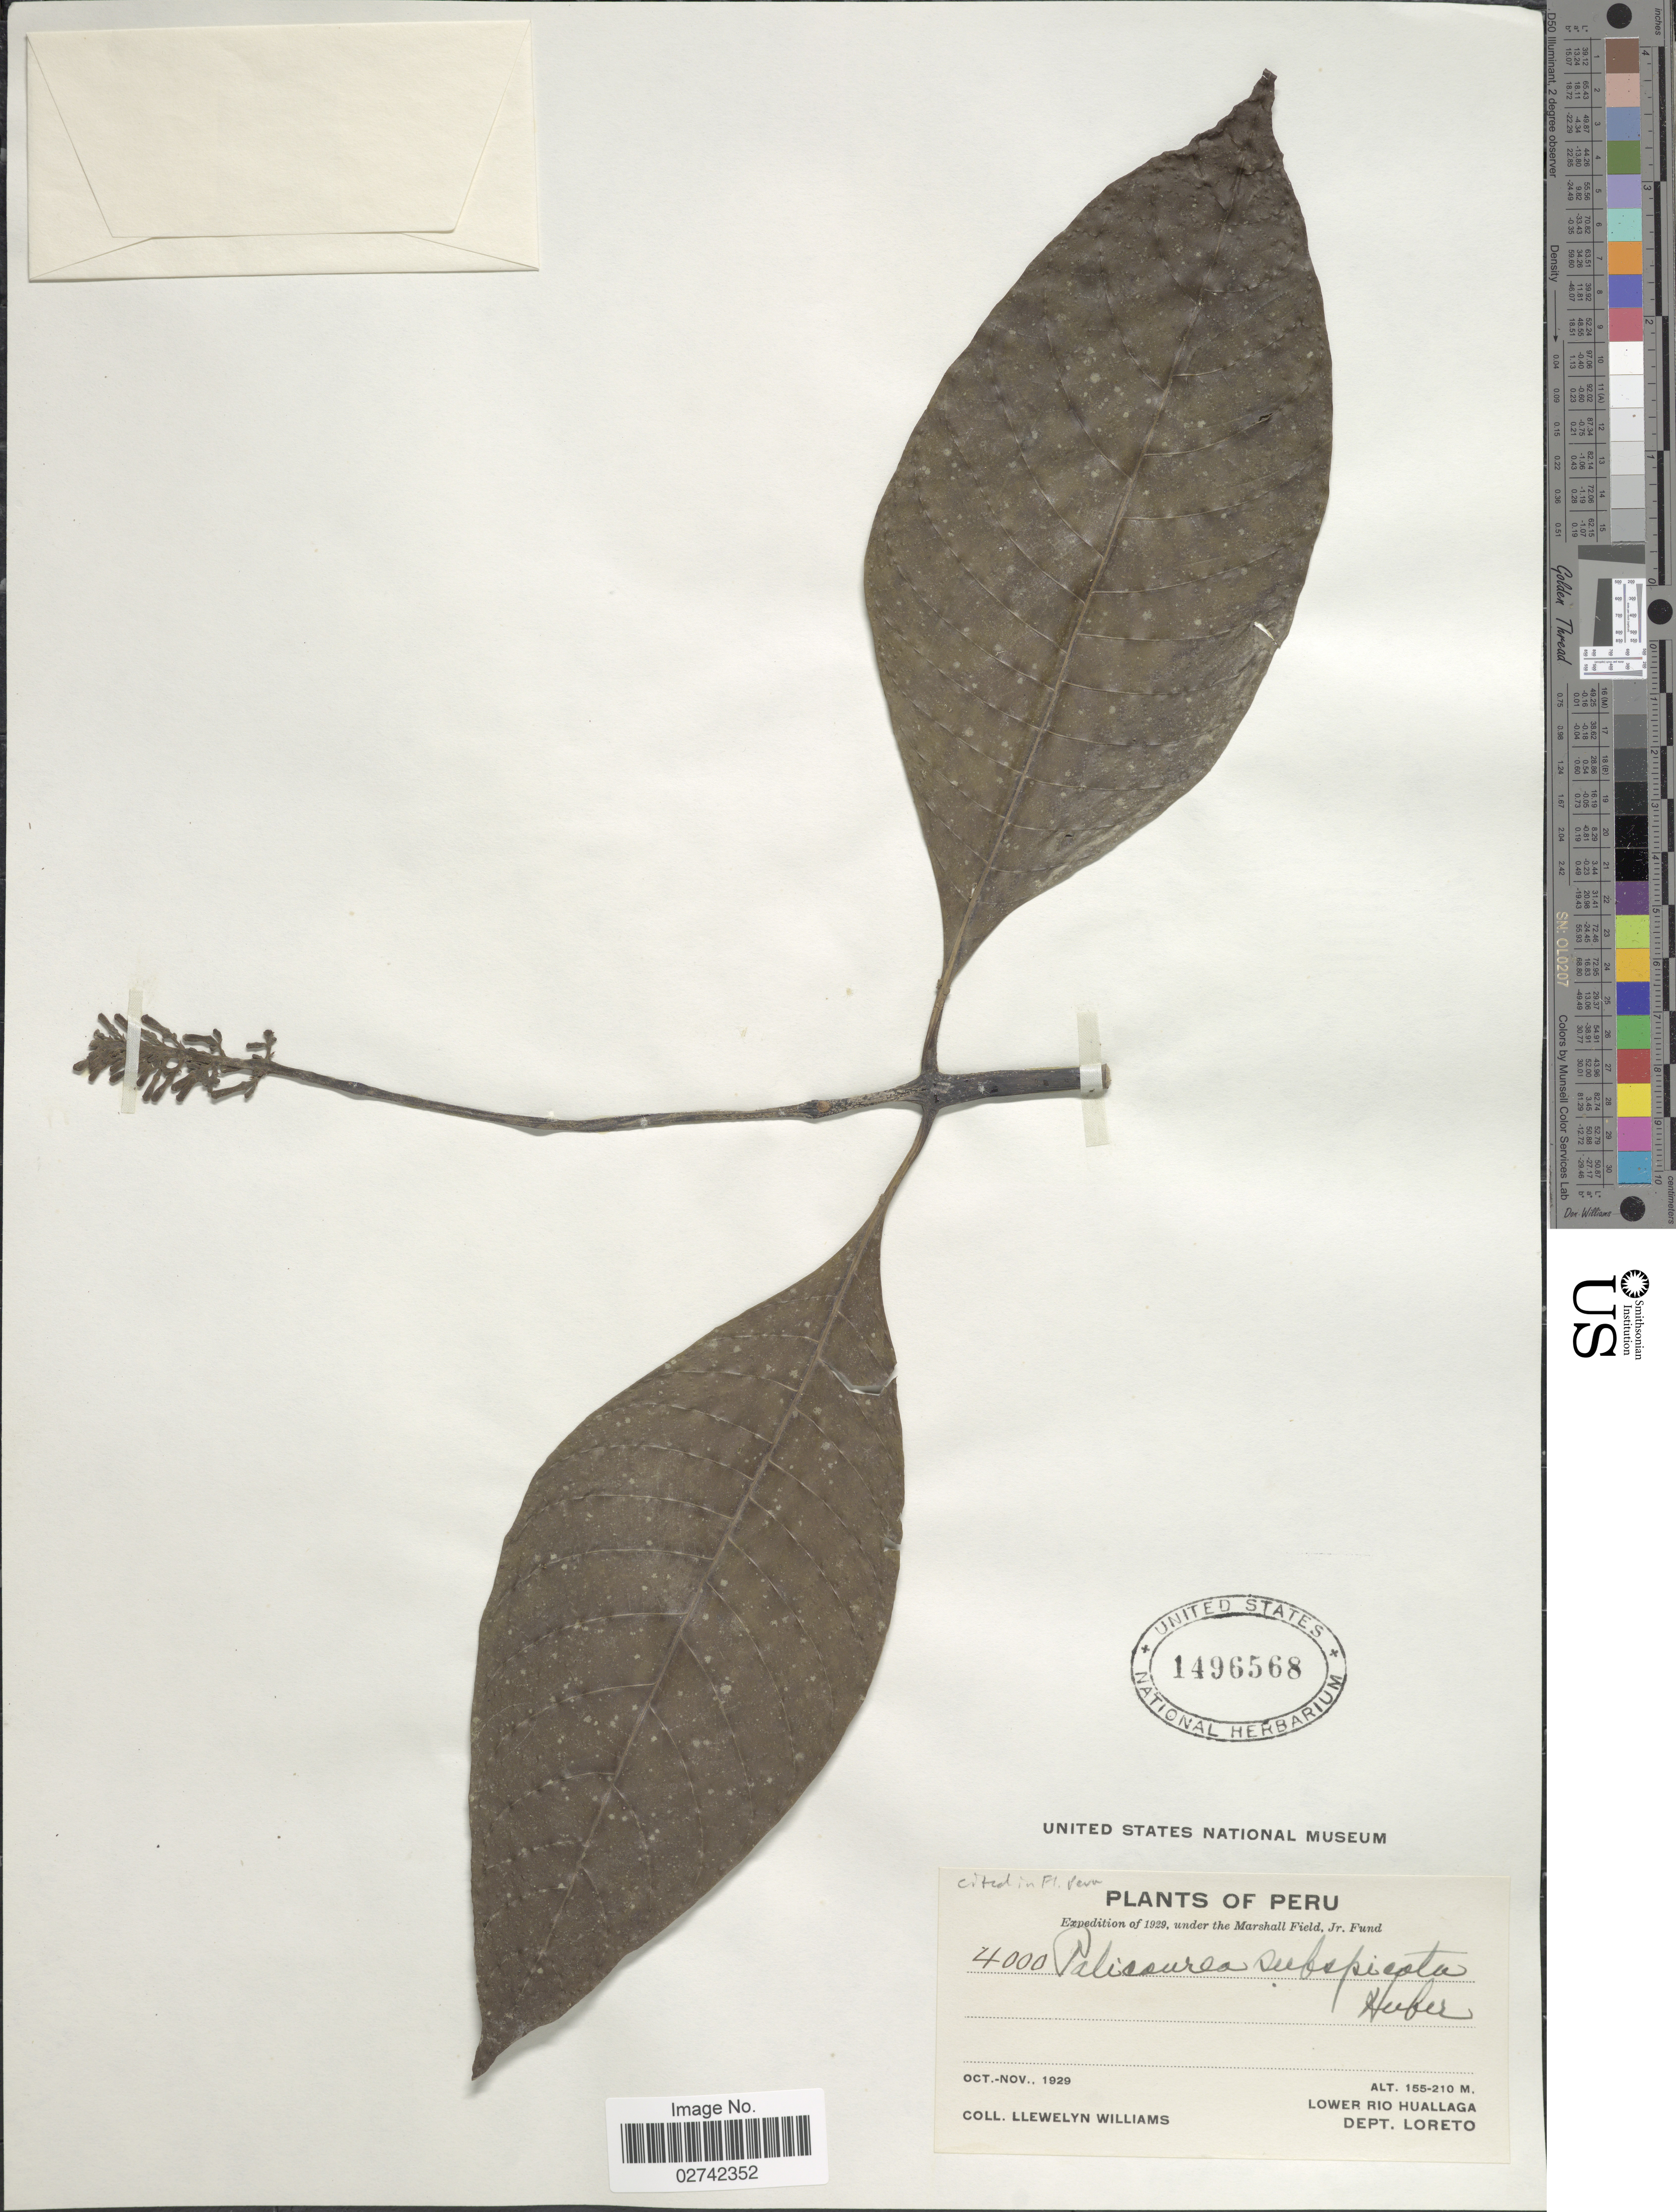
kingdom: Plantae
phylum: Tracheophyta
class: Magnoliopsida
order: Gentianales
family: Rubiaceae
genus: Palicourea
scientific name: Palicourea subspicata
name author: Huber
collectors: Ll. Williams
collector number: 4000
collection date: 1929-10/1929-11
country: Peru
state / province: Loreto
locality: Lower Rio Huallaga.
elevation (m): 155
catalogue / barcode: US 1496568